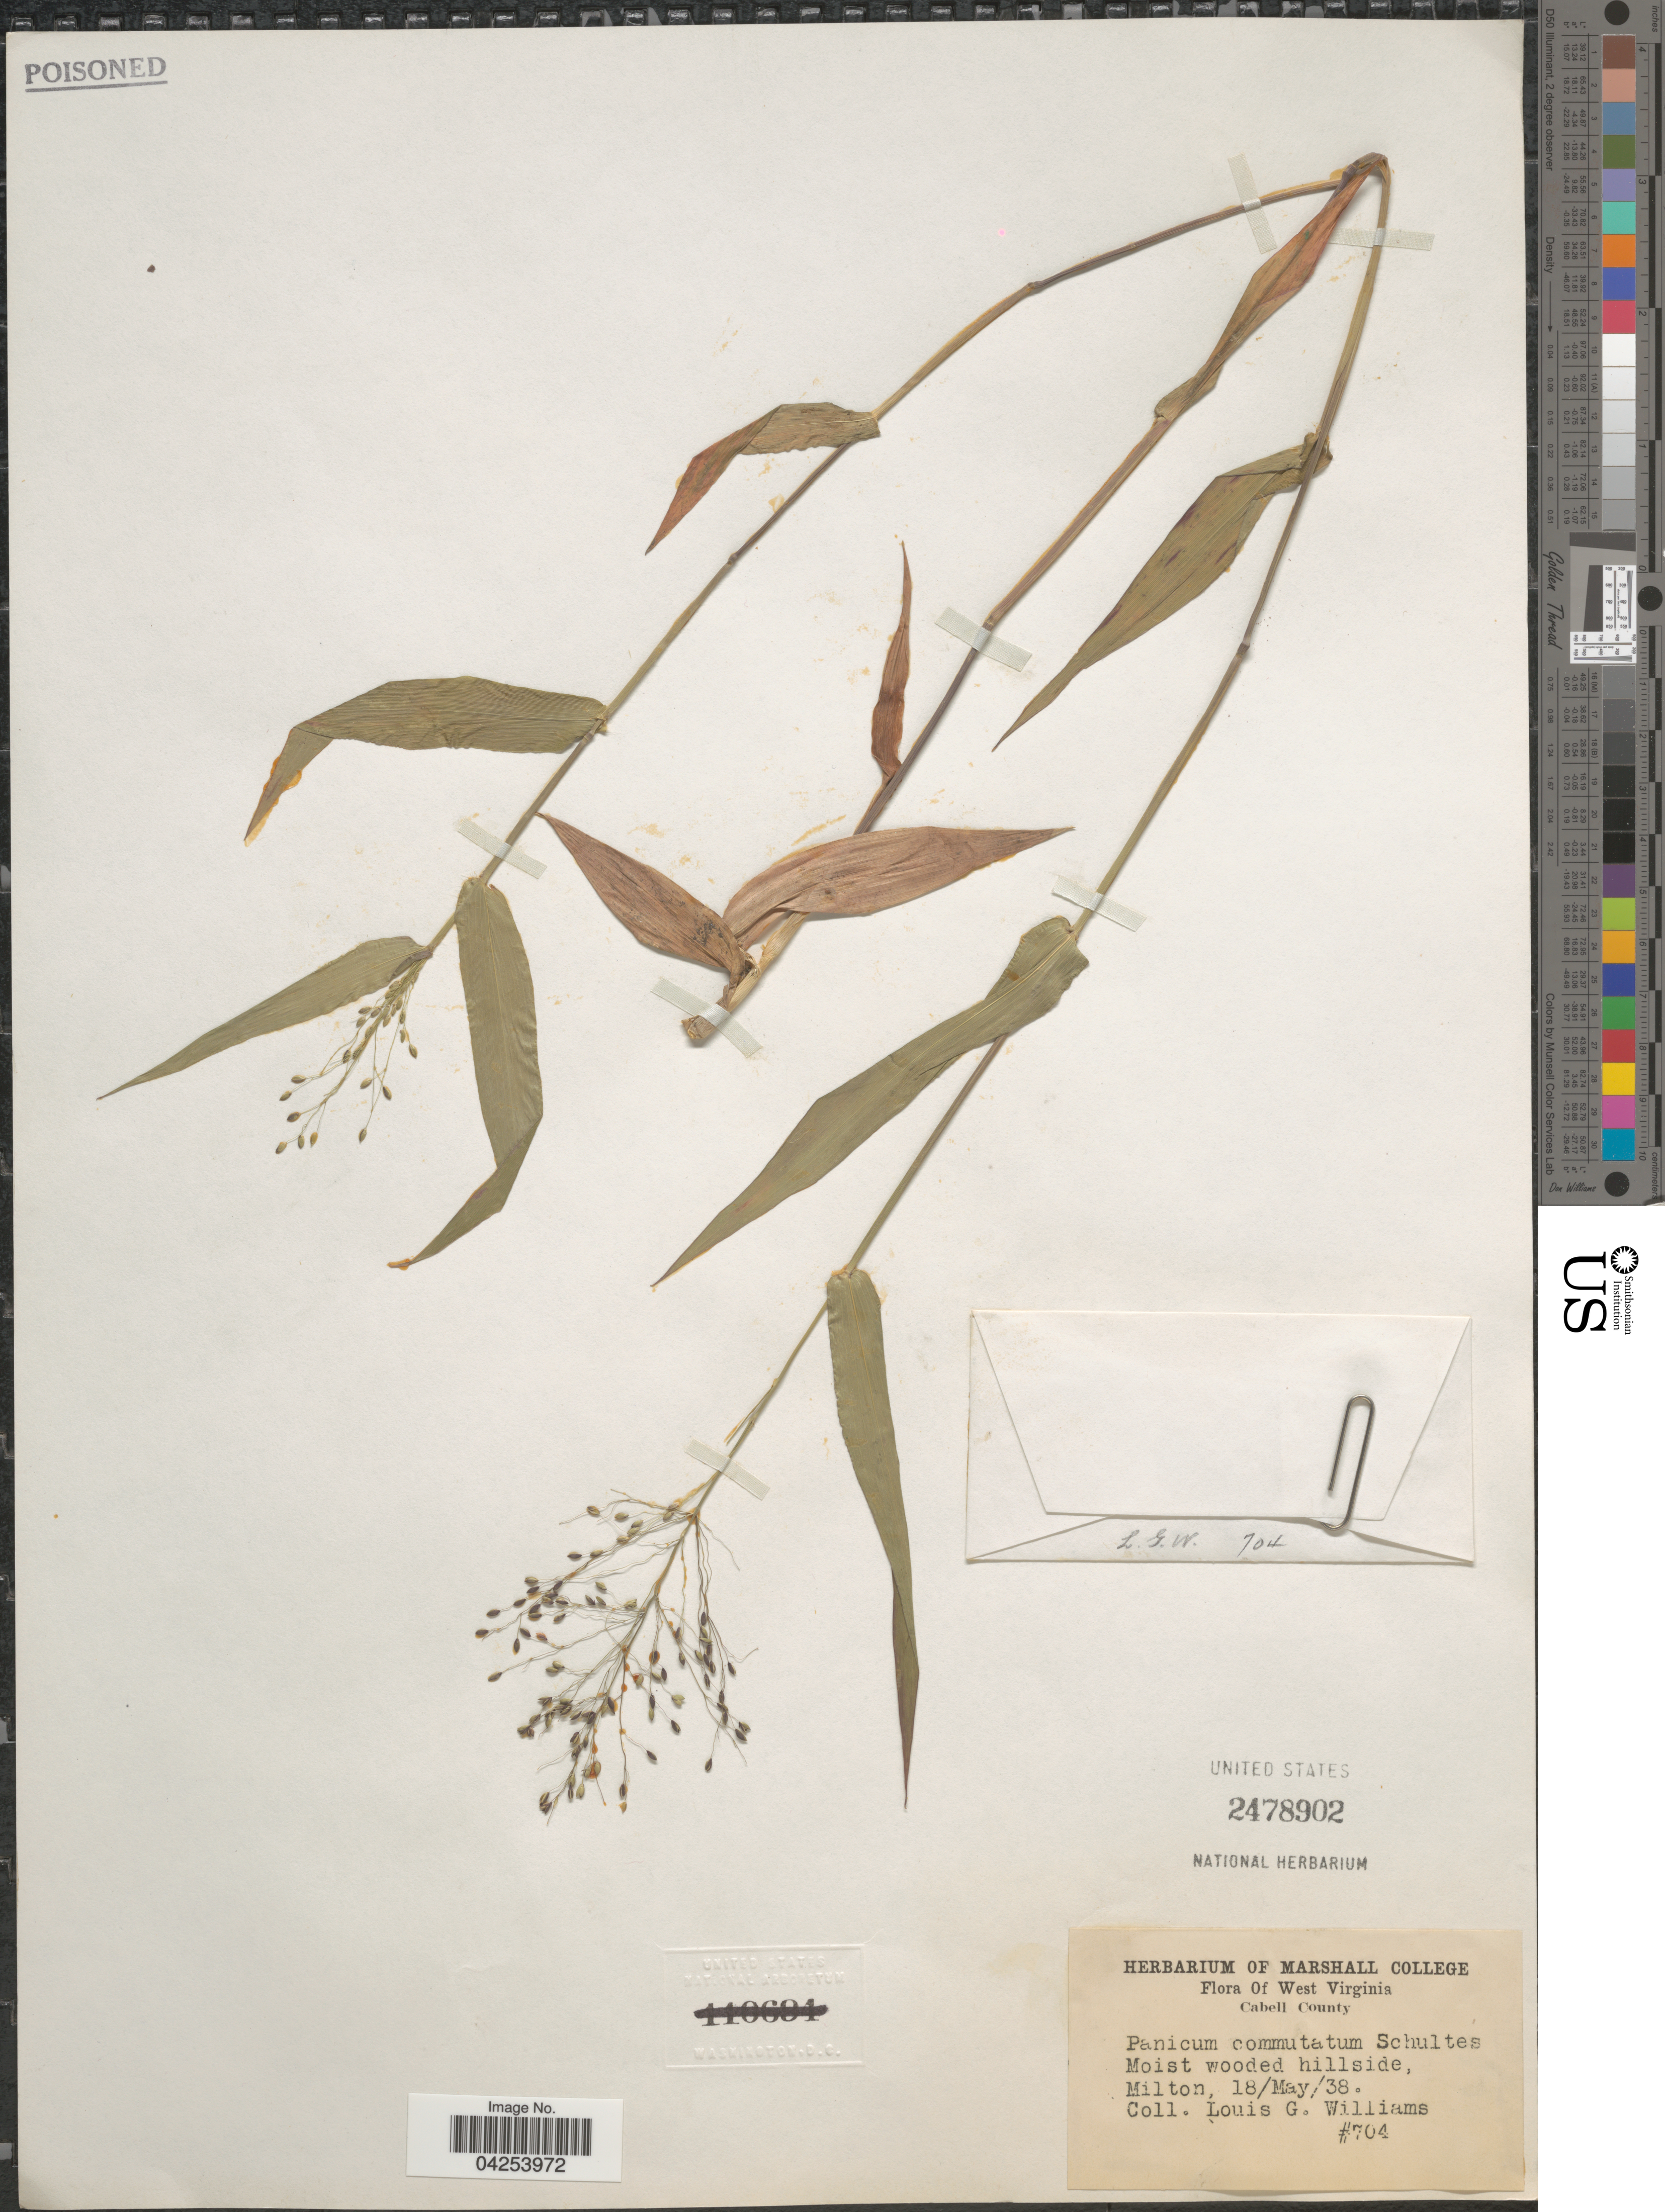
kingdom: Plantae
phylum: Tracheophyta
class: Liliopsida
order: Poales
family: Poaceae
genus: Dichanthelium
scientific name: Dichanthelium commutatum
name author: (Schult.) Gould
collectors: L. G. Williams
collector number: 704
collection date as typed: Transcribed d/m/y: 18/5/38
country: United States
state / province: West Virginia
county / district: Cabell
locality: Cabell County. Moist wooded hillside, Milton.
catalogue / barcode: US 2478902